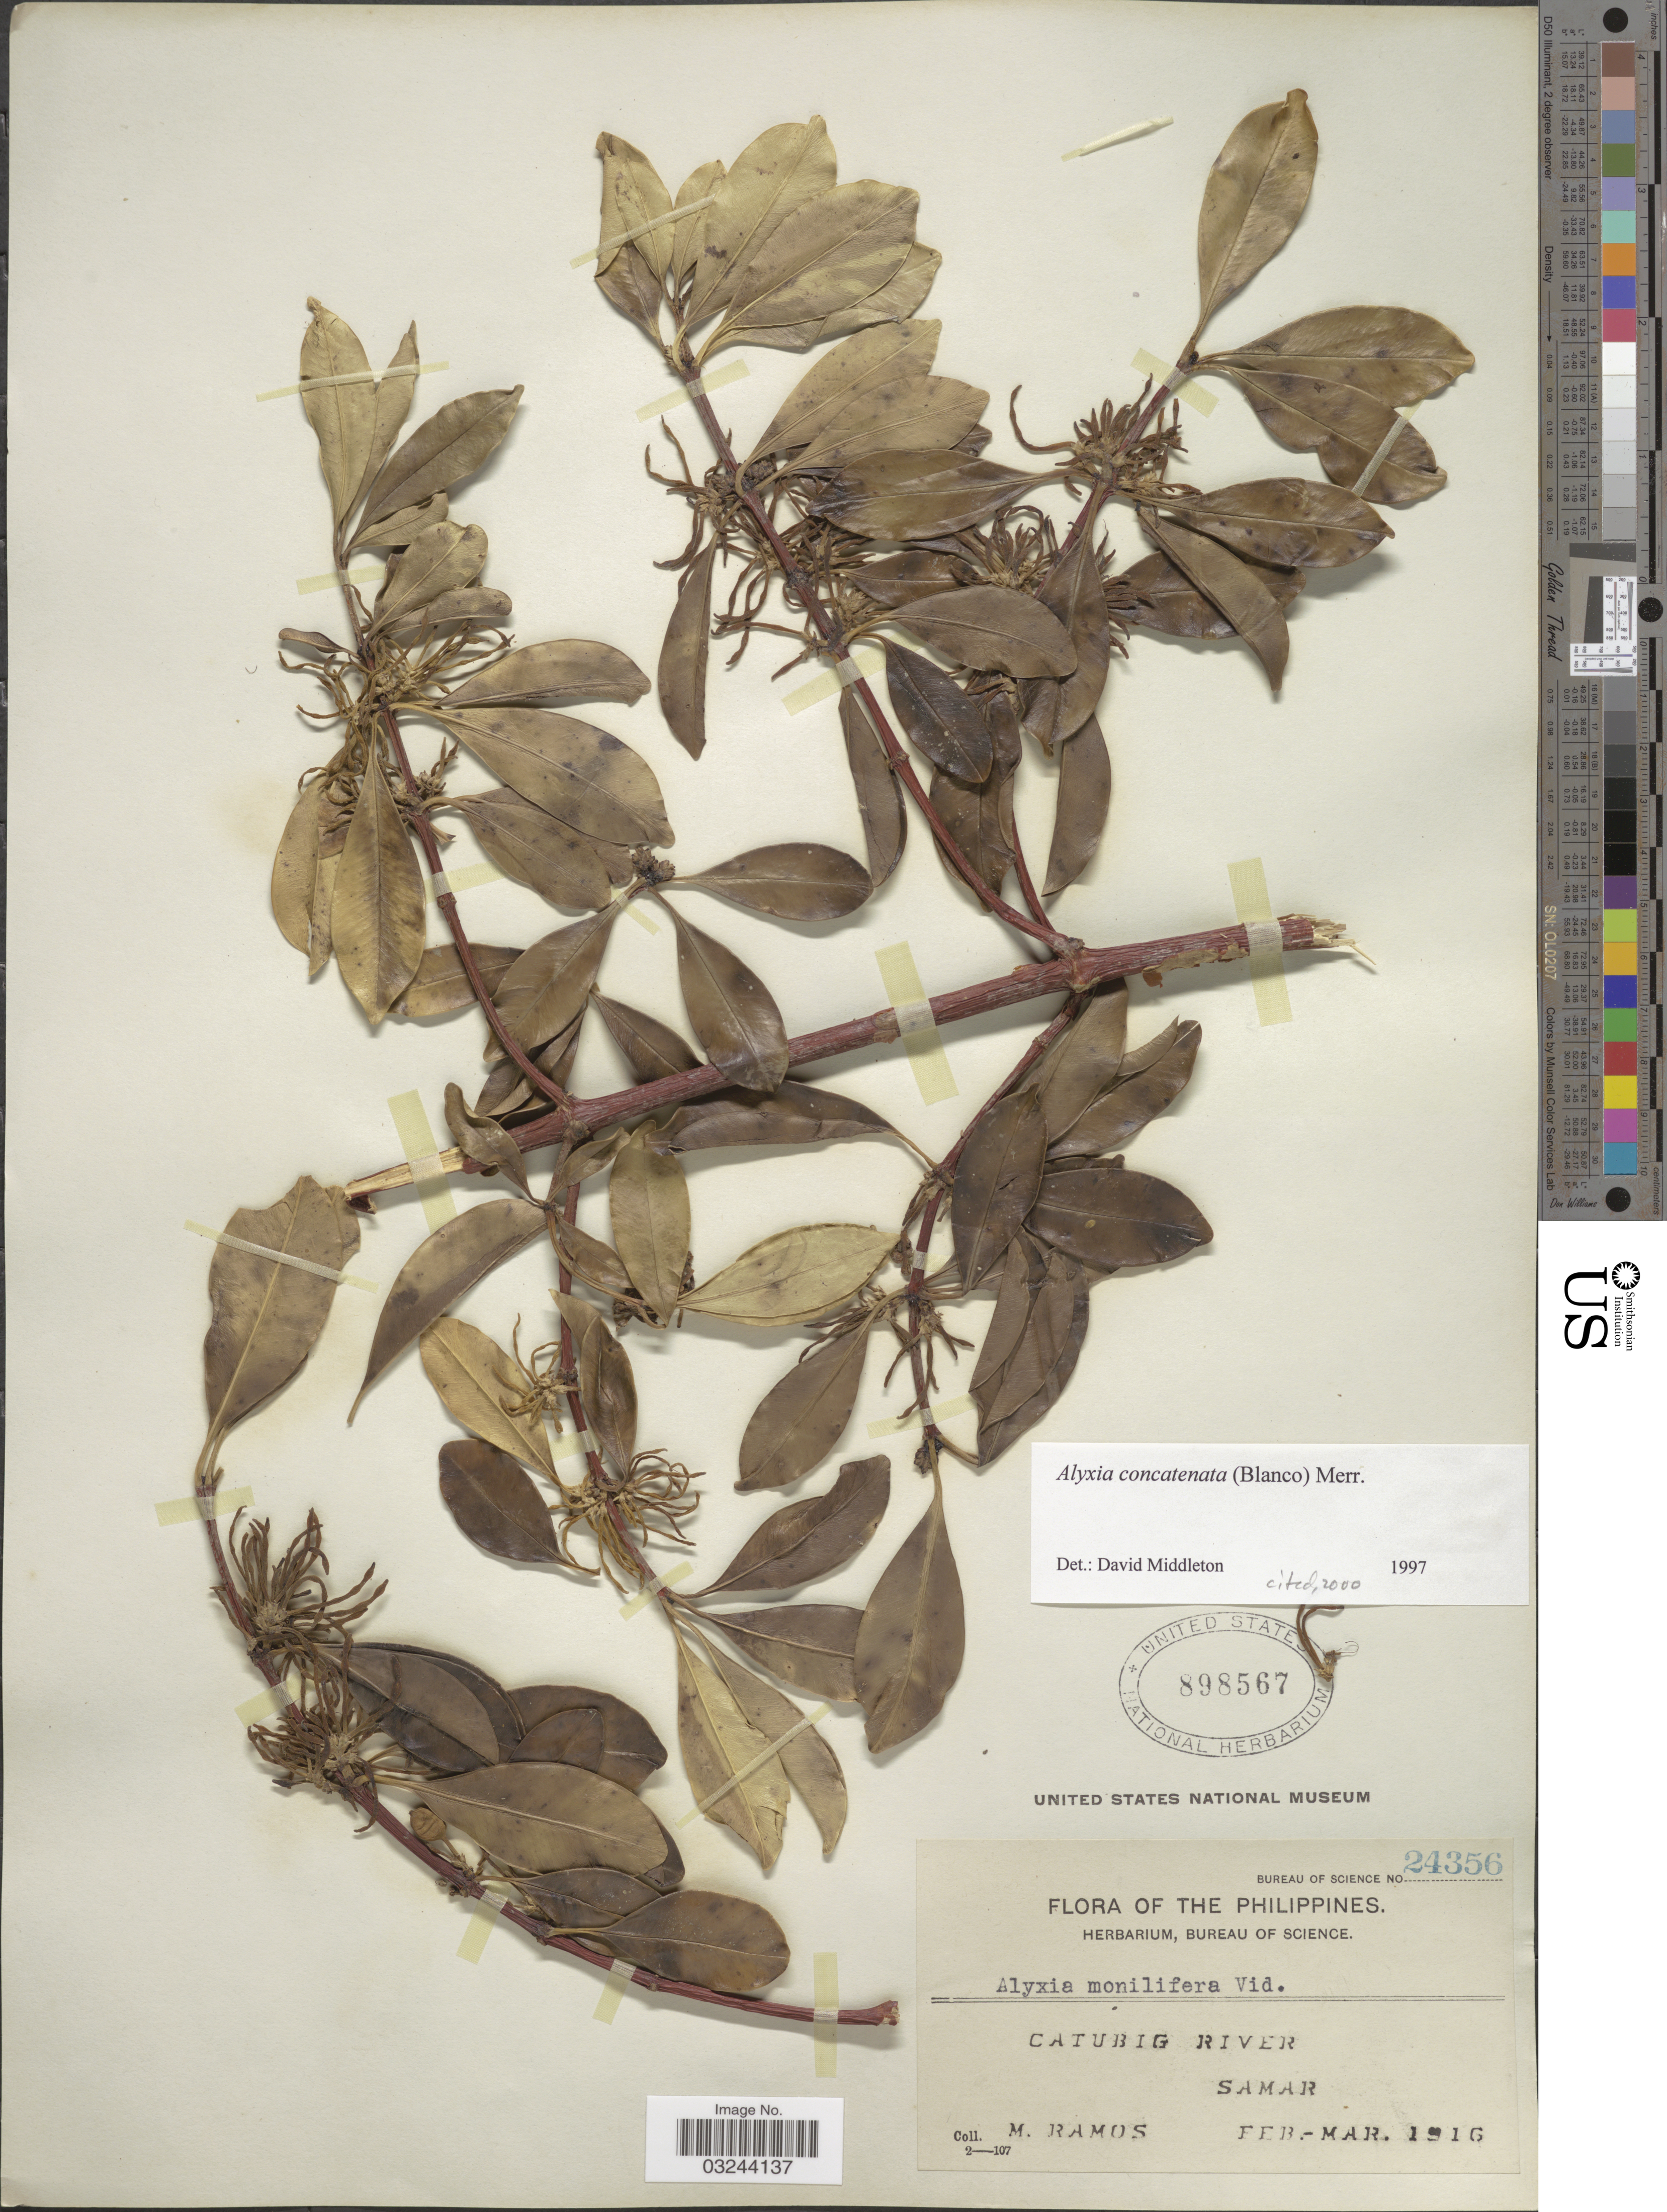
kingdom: Plantae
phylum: Tracheophyta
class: Magnoliopsida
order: Gentianales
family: Apocynaceae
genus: Alyxia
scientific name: Alyxia concatenata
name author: (Blanco) Merr.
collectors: M. Ramos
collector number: Bureau of Science 24356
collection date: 1916-02/1916-03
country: Philippines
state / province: Eastern Visayas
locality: Catubig River, Samar.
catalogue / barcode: US 898567